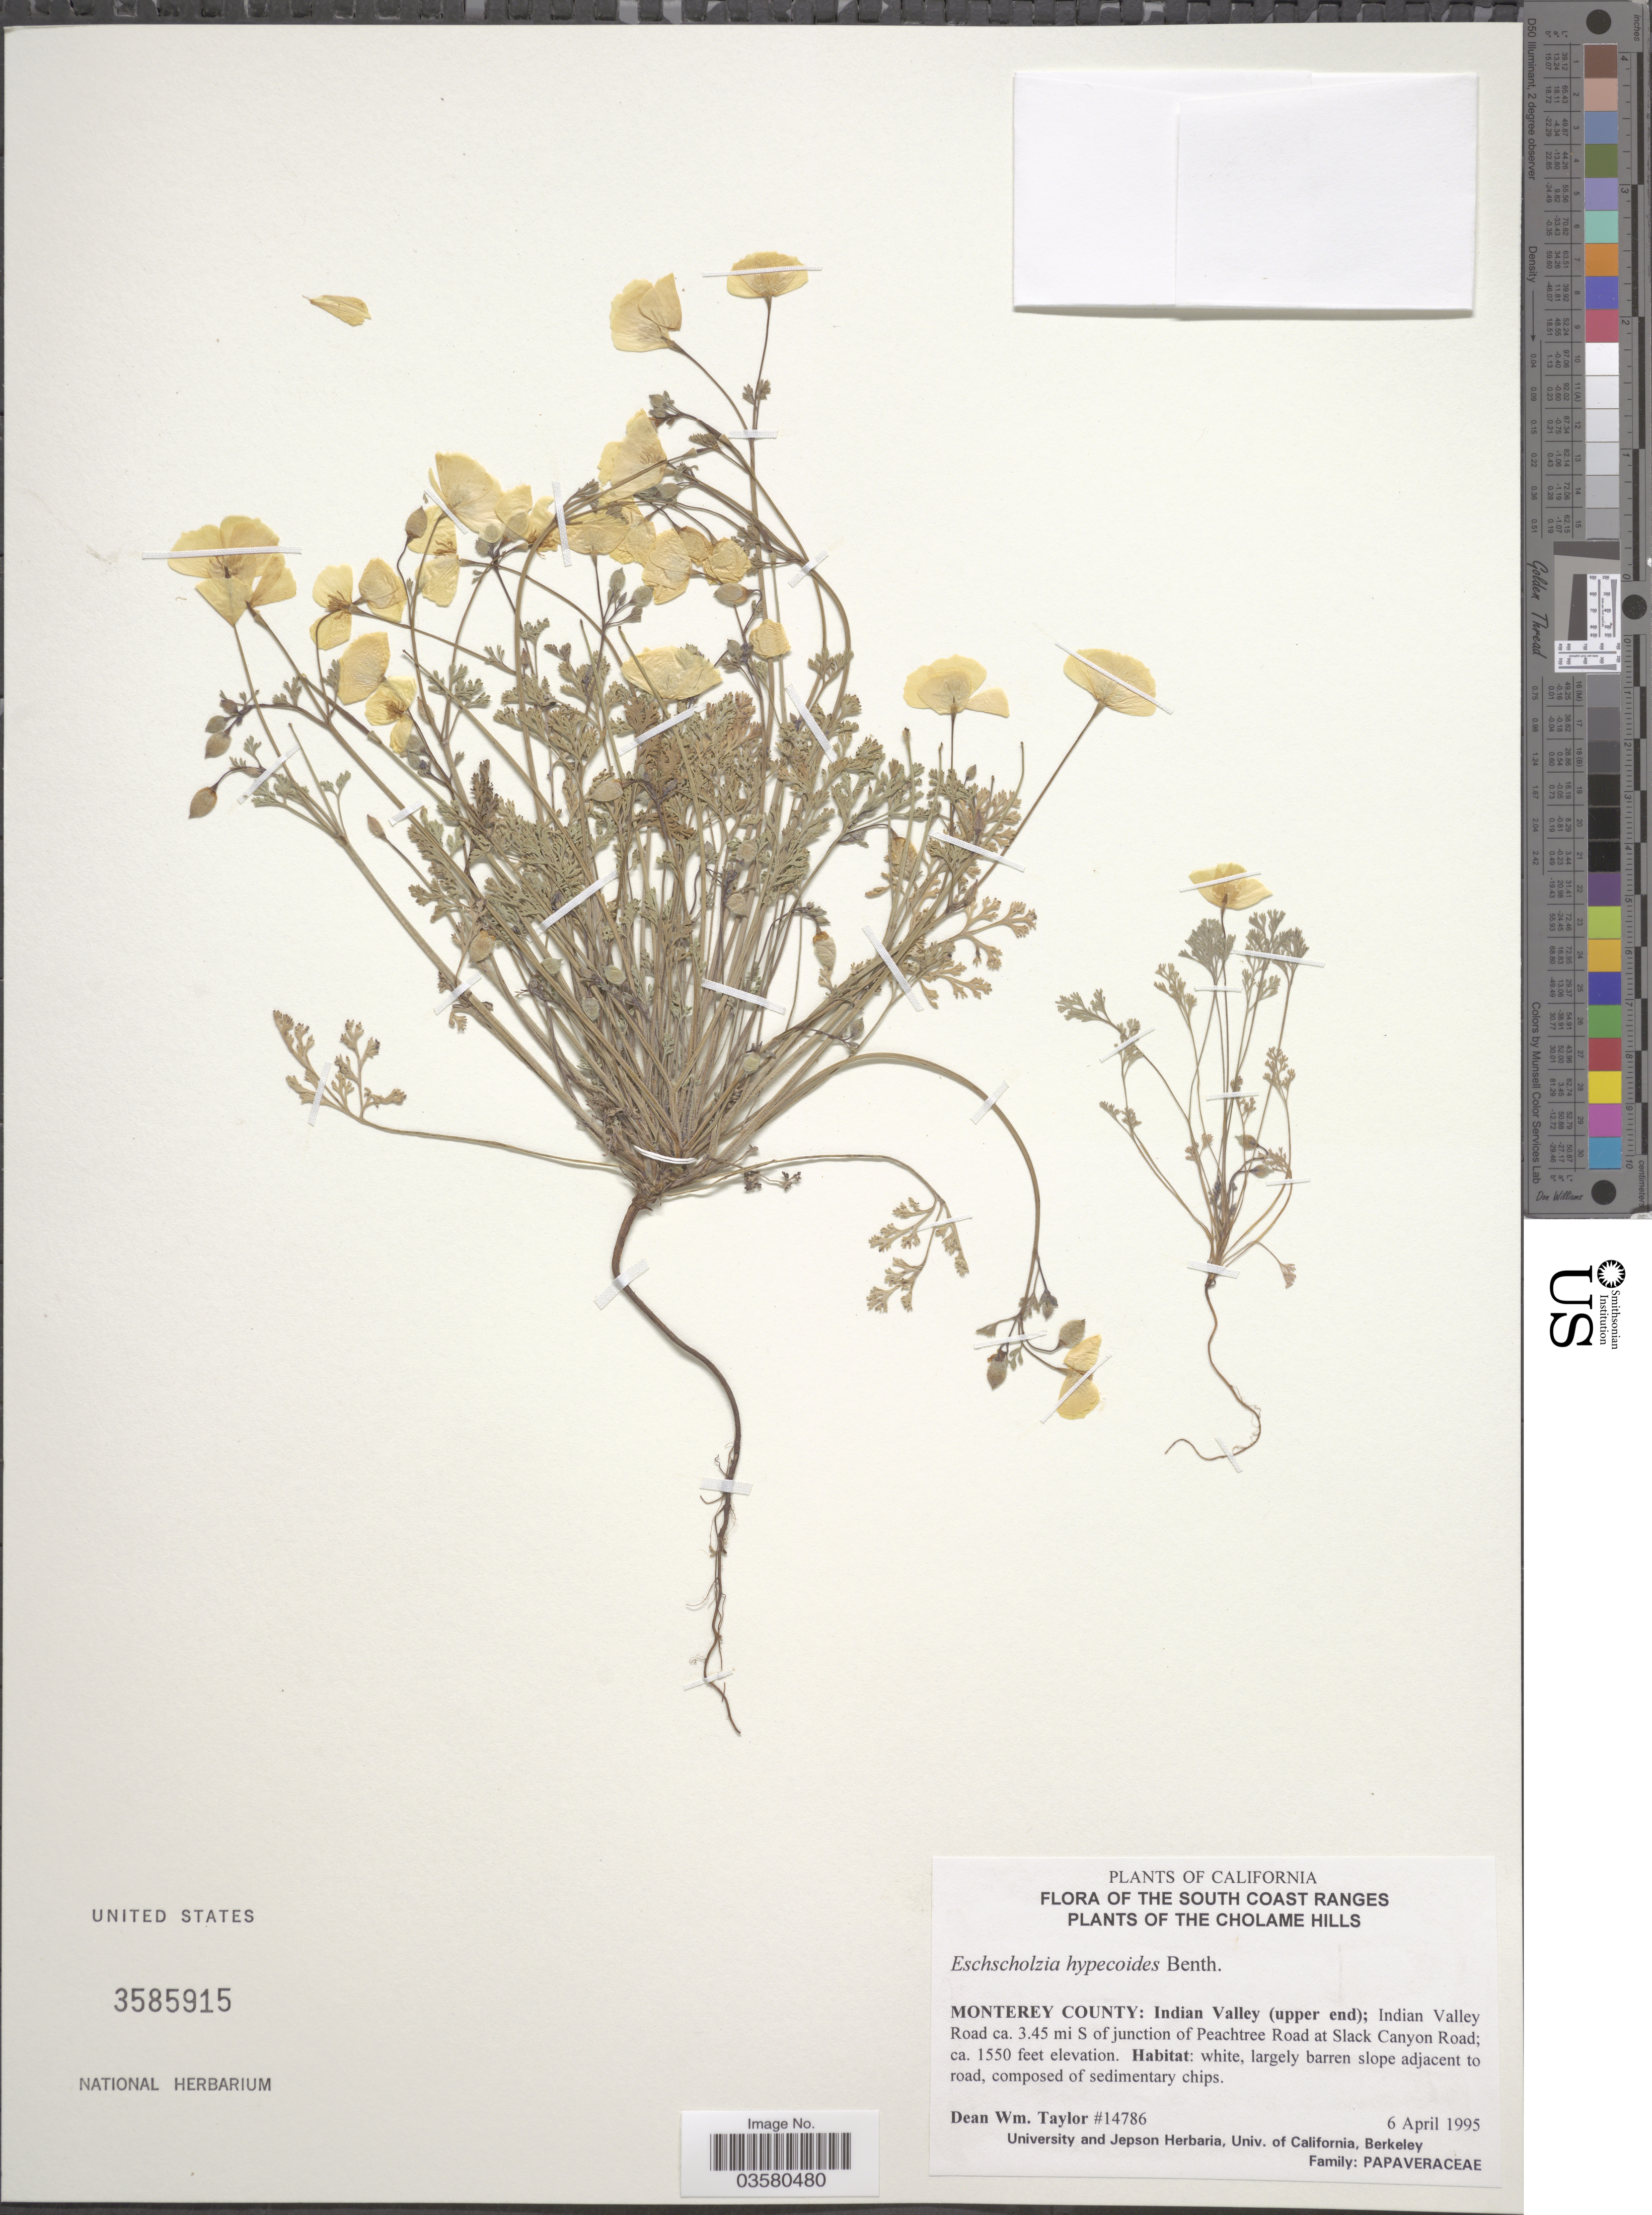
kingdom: Plantae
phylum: Tracheophyta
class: Magnoliopsida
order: Ranunculales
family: Papaveraceae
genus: Eschscholzia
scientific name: Eschscholzia hypecoides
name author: Benth.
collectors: D. W. Taylor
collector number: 14786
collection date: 1995-04-06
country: United States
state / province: California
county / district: Monterey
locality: The South Coast Ranges. The Cholame Hills. Monterey County: Indian Valley (upper end); Indian Valley Road ca. 3.45 mi S of junction of Peachtree Road at Slack Canyon Road.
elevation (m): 472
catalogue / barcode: US 3585915